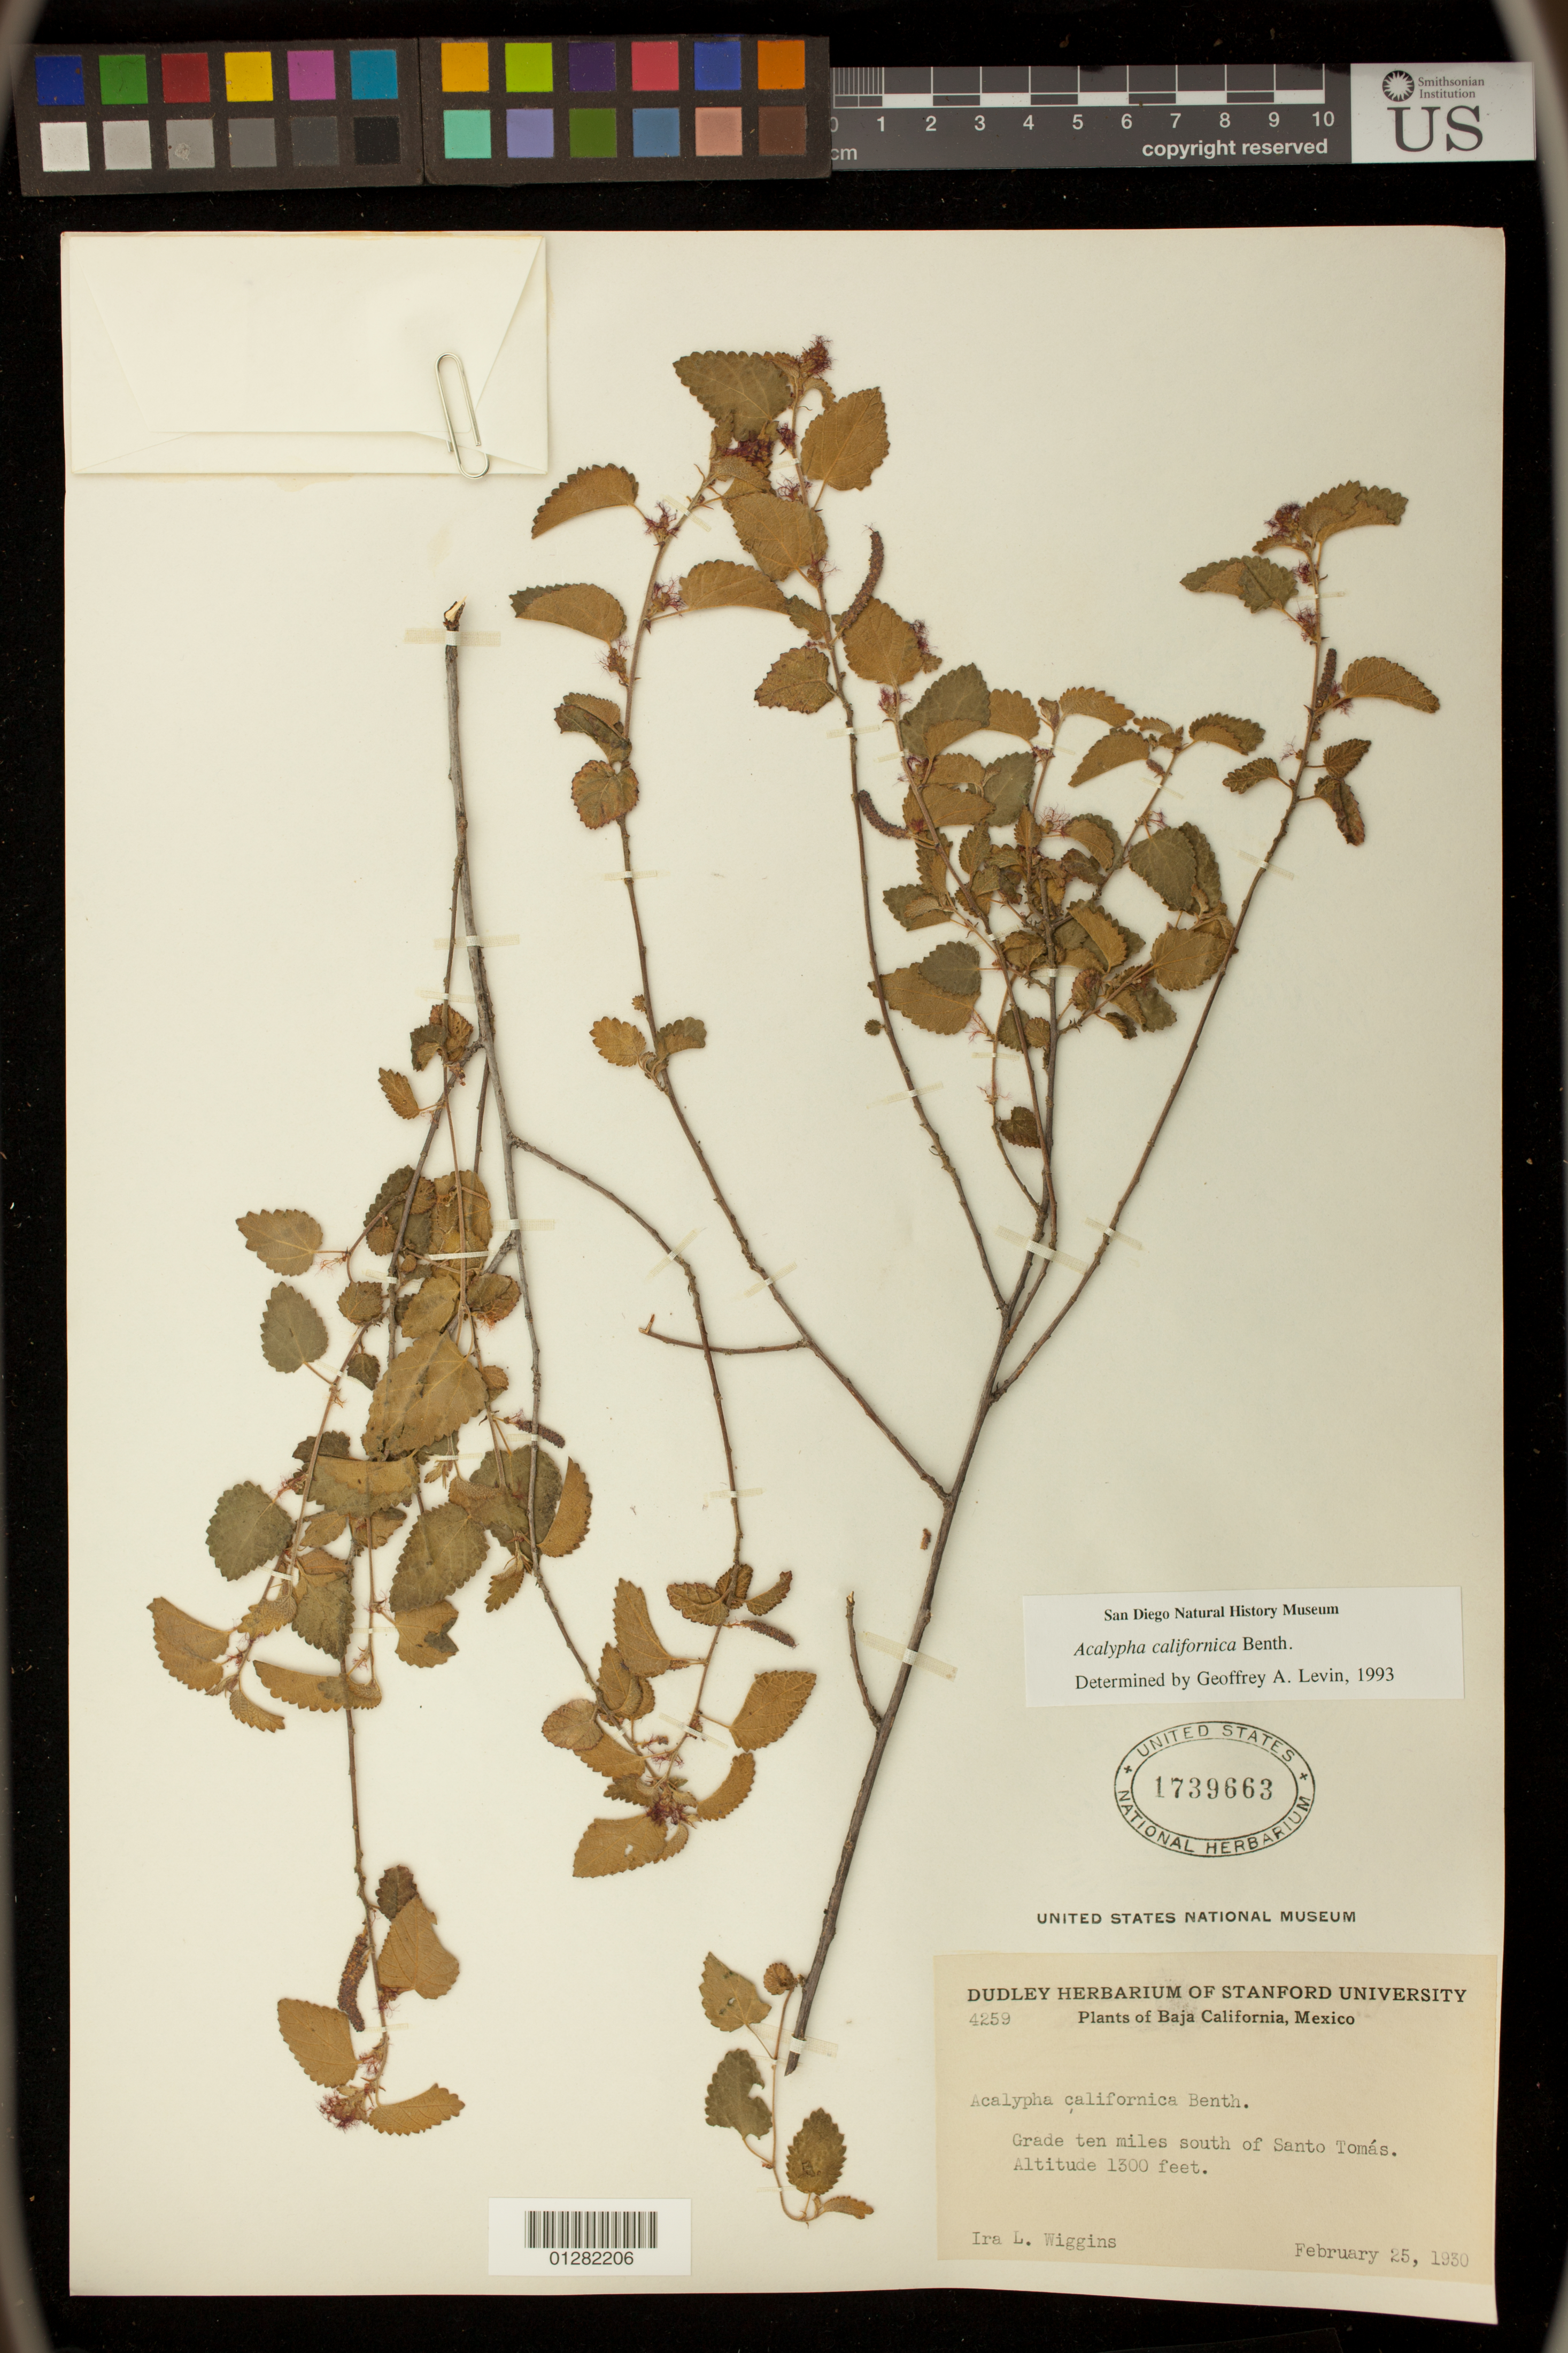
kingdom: Plantae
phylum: Tracheophyta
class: Magnoliopsida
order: Malpighiales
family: Euphorbiaceae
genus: Acalypha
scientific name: Acalypha californica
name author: Benth.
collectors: I. L. Wiggins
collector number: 4259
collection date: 1930-02-25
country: Mexico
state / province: Baja California Norte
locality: Grade ten miles south of Santo Tomás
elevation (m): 396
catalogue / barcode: US 1739663